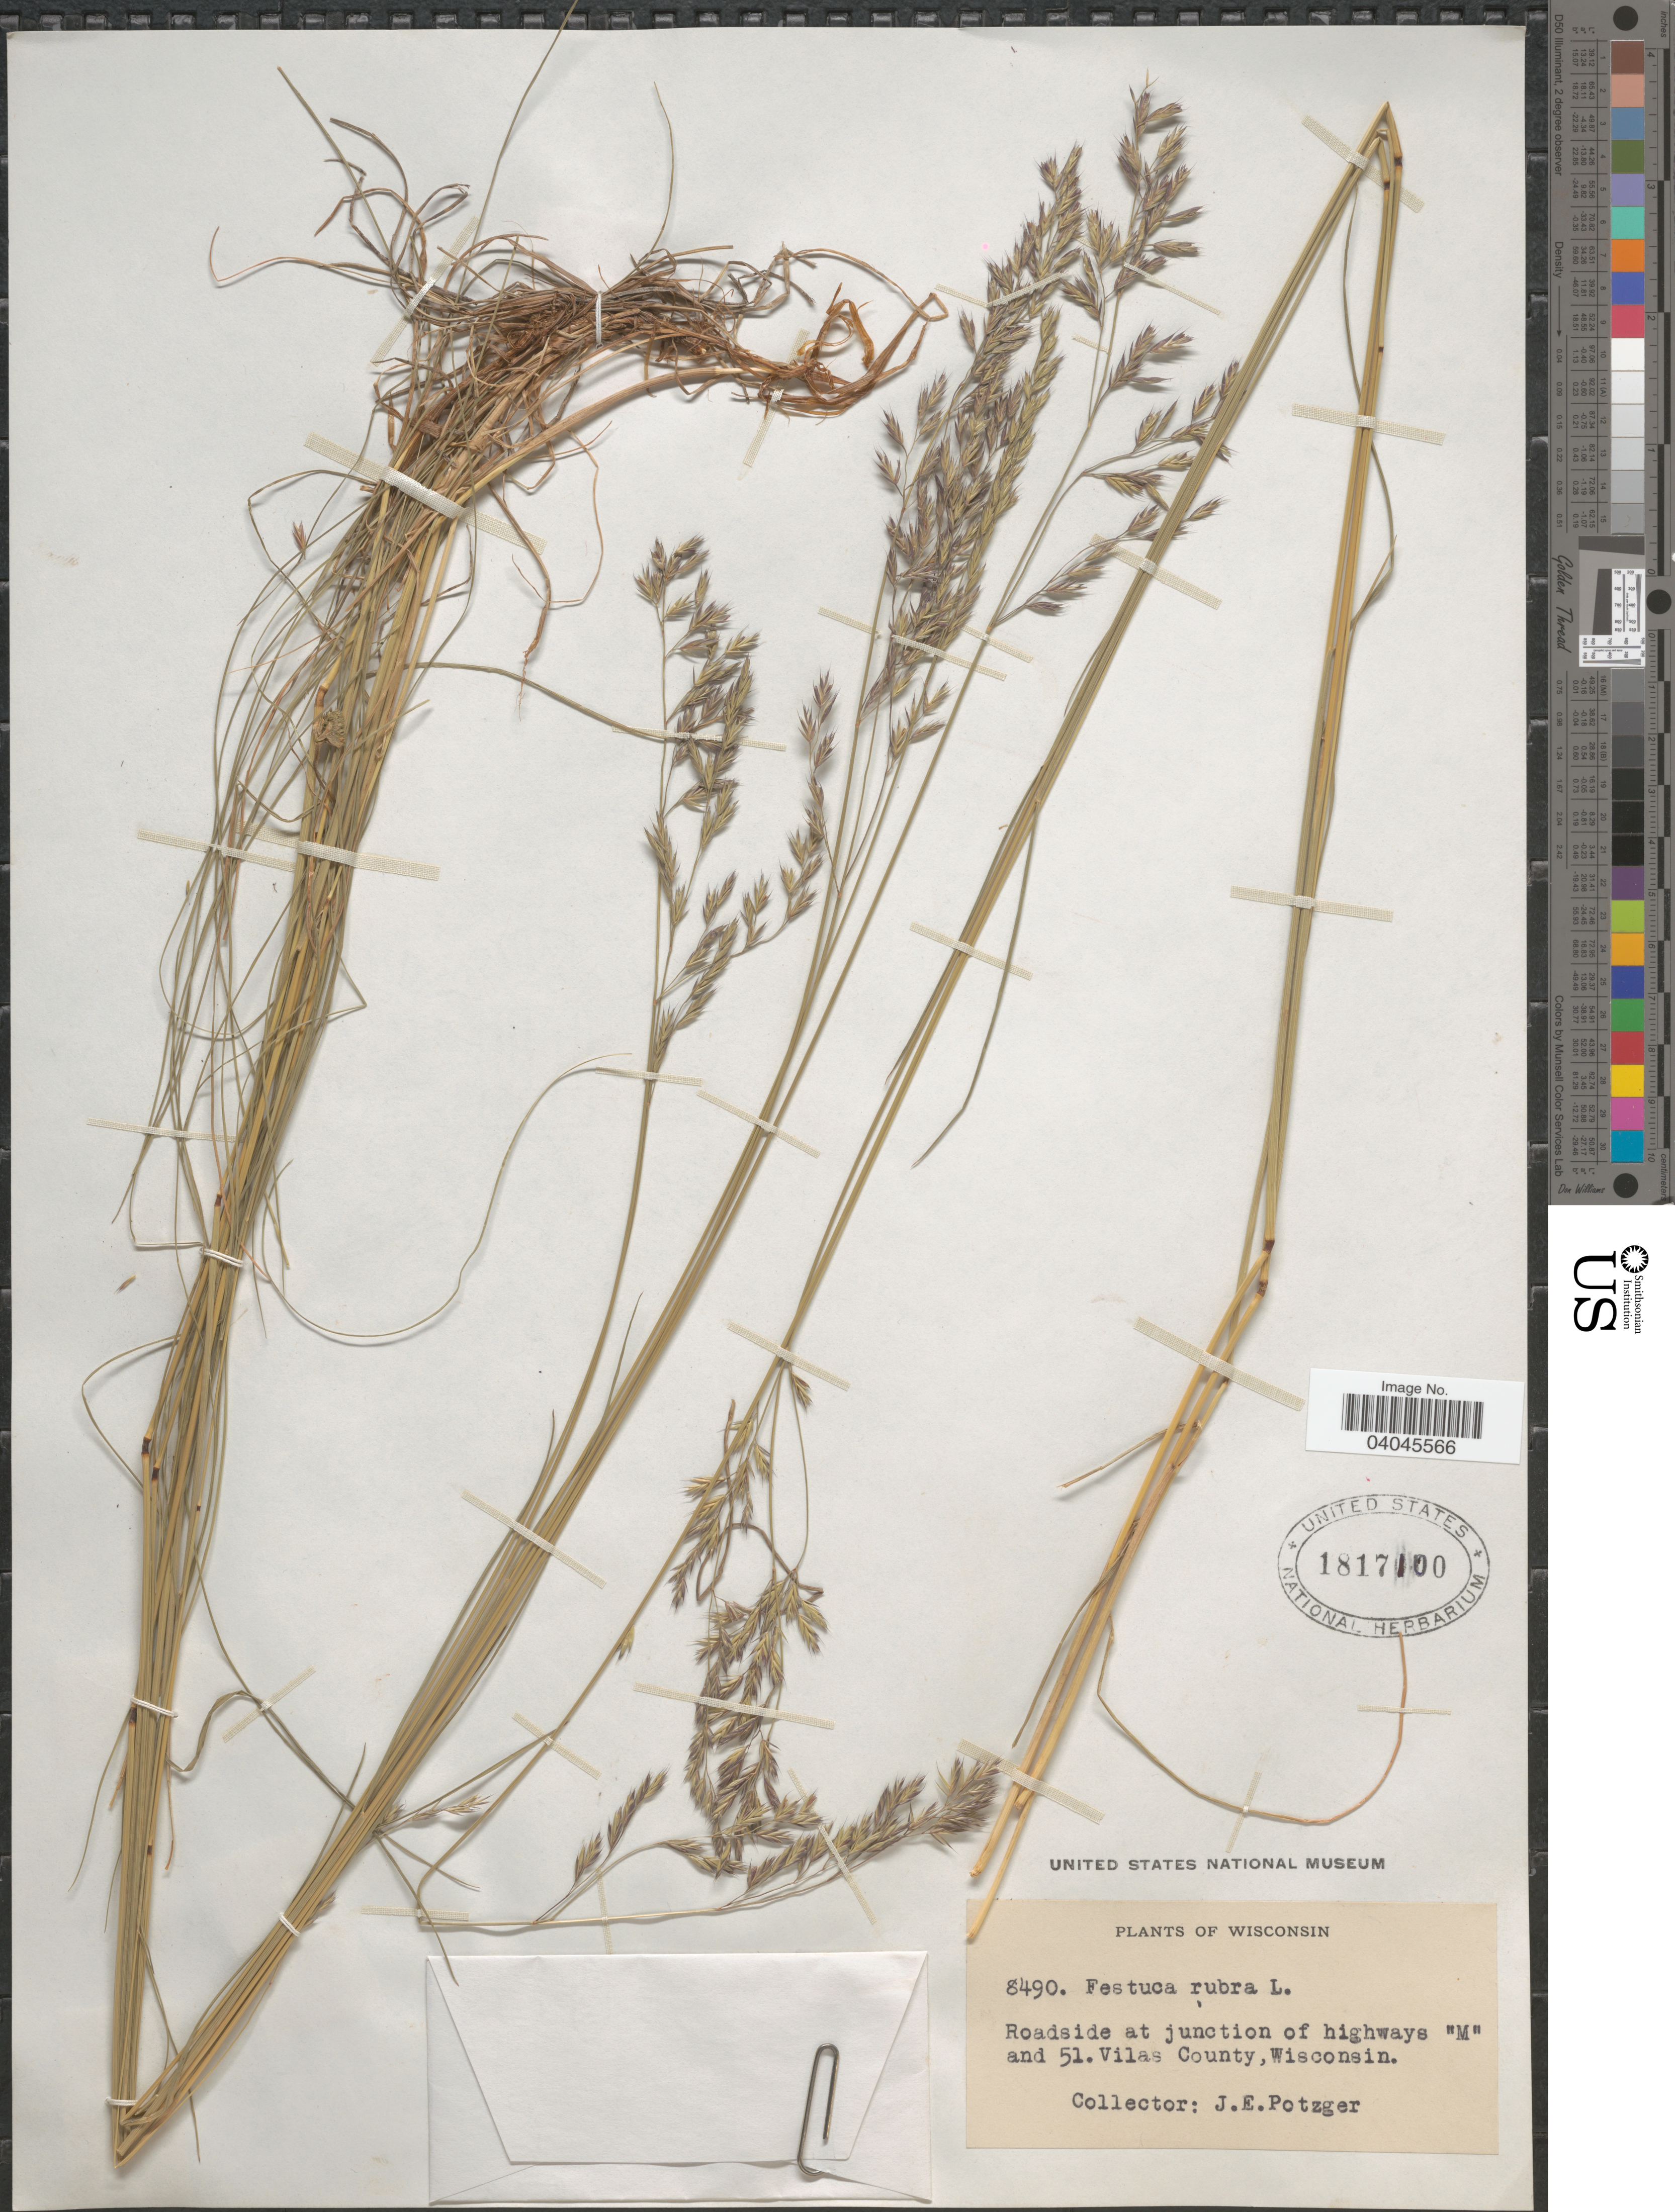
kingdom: Plantae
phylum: Tracheophyta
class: Liliopsida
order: Poales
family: Poaceae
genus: Festuca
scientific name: Festuca rubra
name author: L.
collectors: J. Potzger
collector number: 8490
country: United States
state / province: Wisconsin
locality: Roadside at junction of highways "M" and 51. Vilas County.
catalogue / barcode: US 1817100